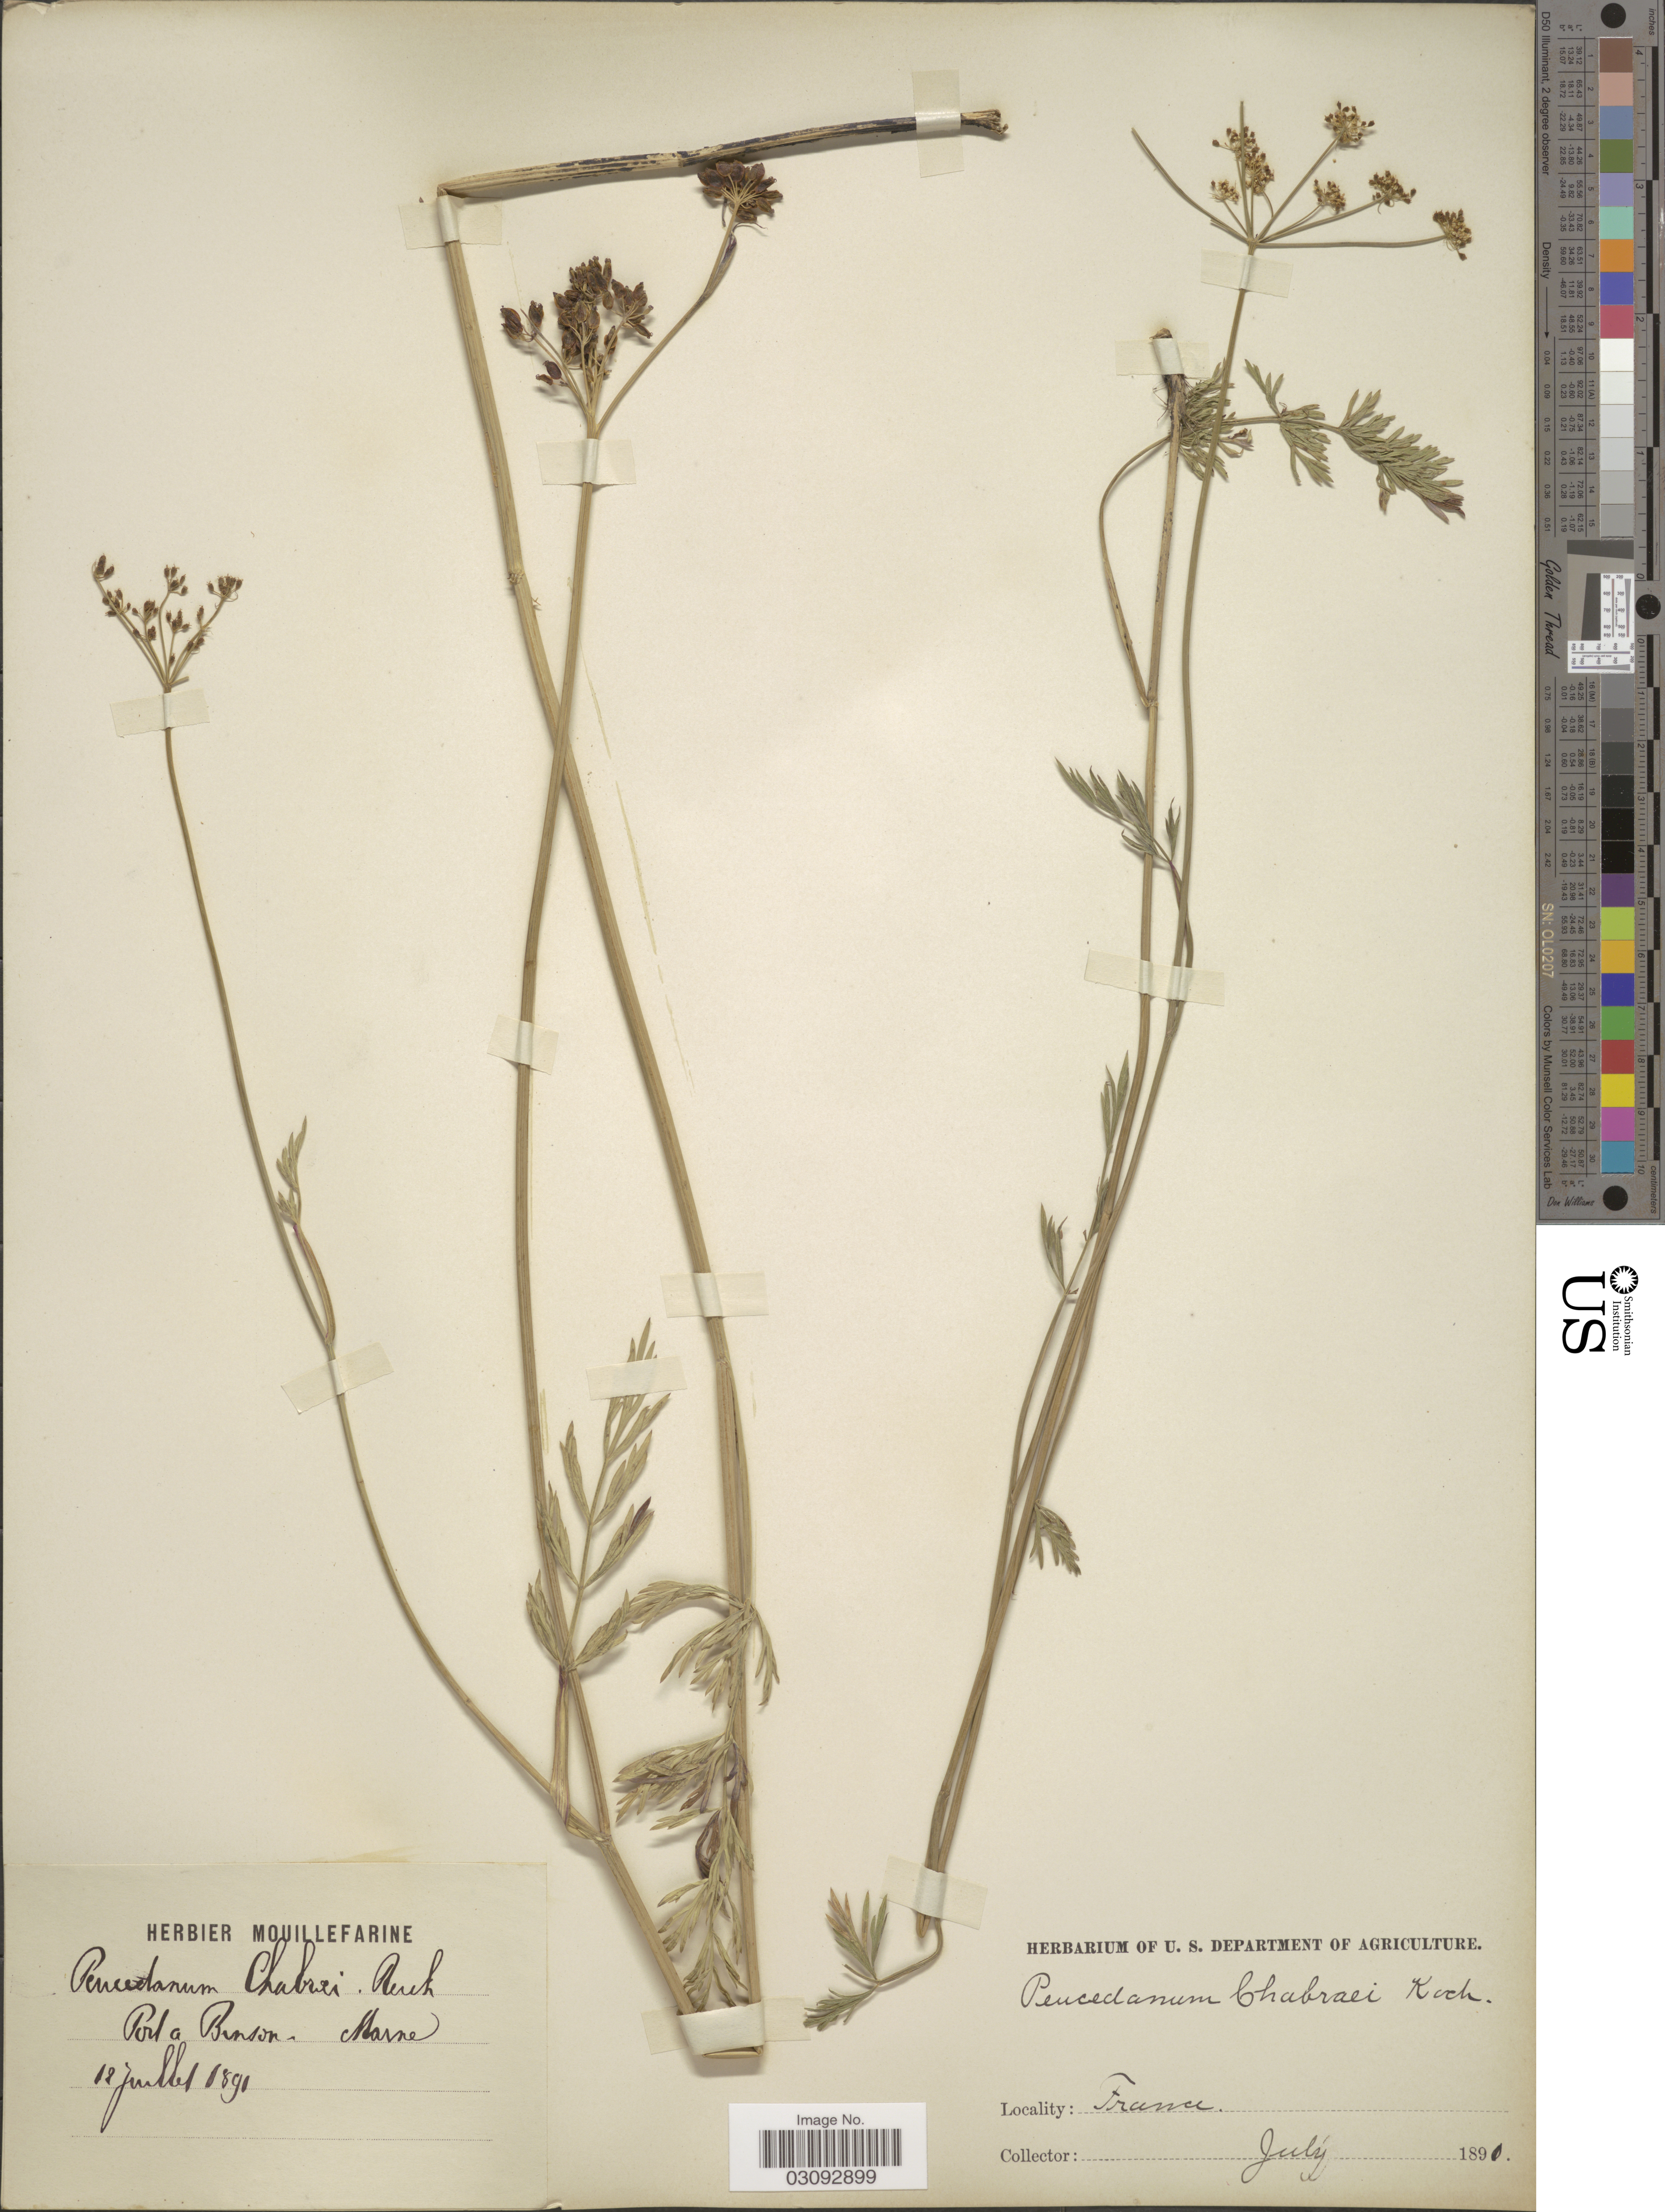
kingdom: Plantae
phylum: Tracheophyta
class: Magnoliopsida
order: Apiales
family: Apiaceae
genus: Peucedanum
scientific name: Peucedanum chabraei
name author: (Jacq.) Rchb.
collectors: ex herb. Mouillefarine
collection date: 1891-07-12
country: France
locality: Port a Benson, Marne.